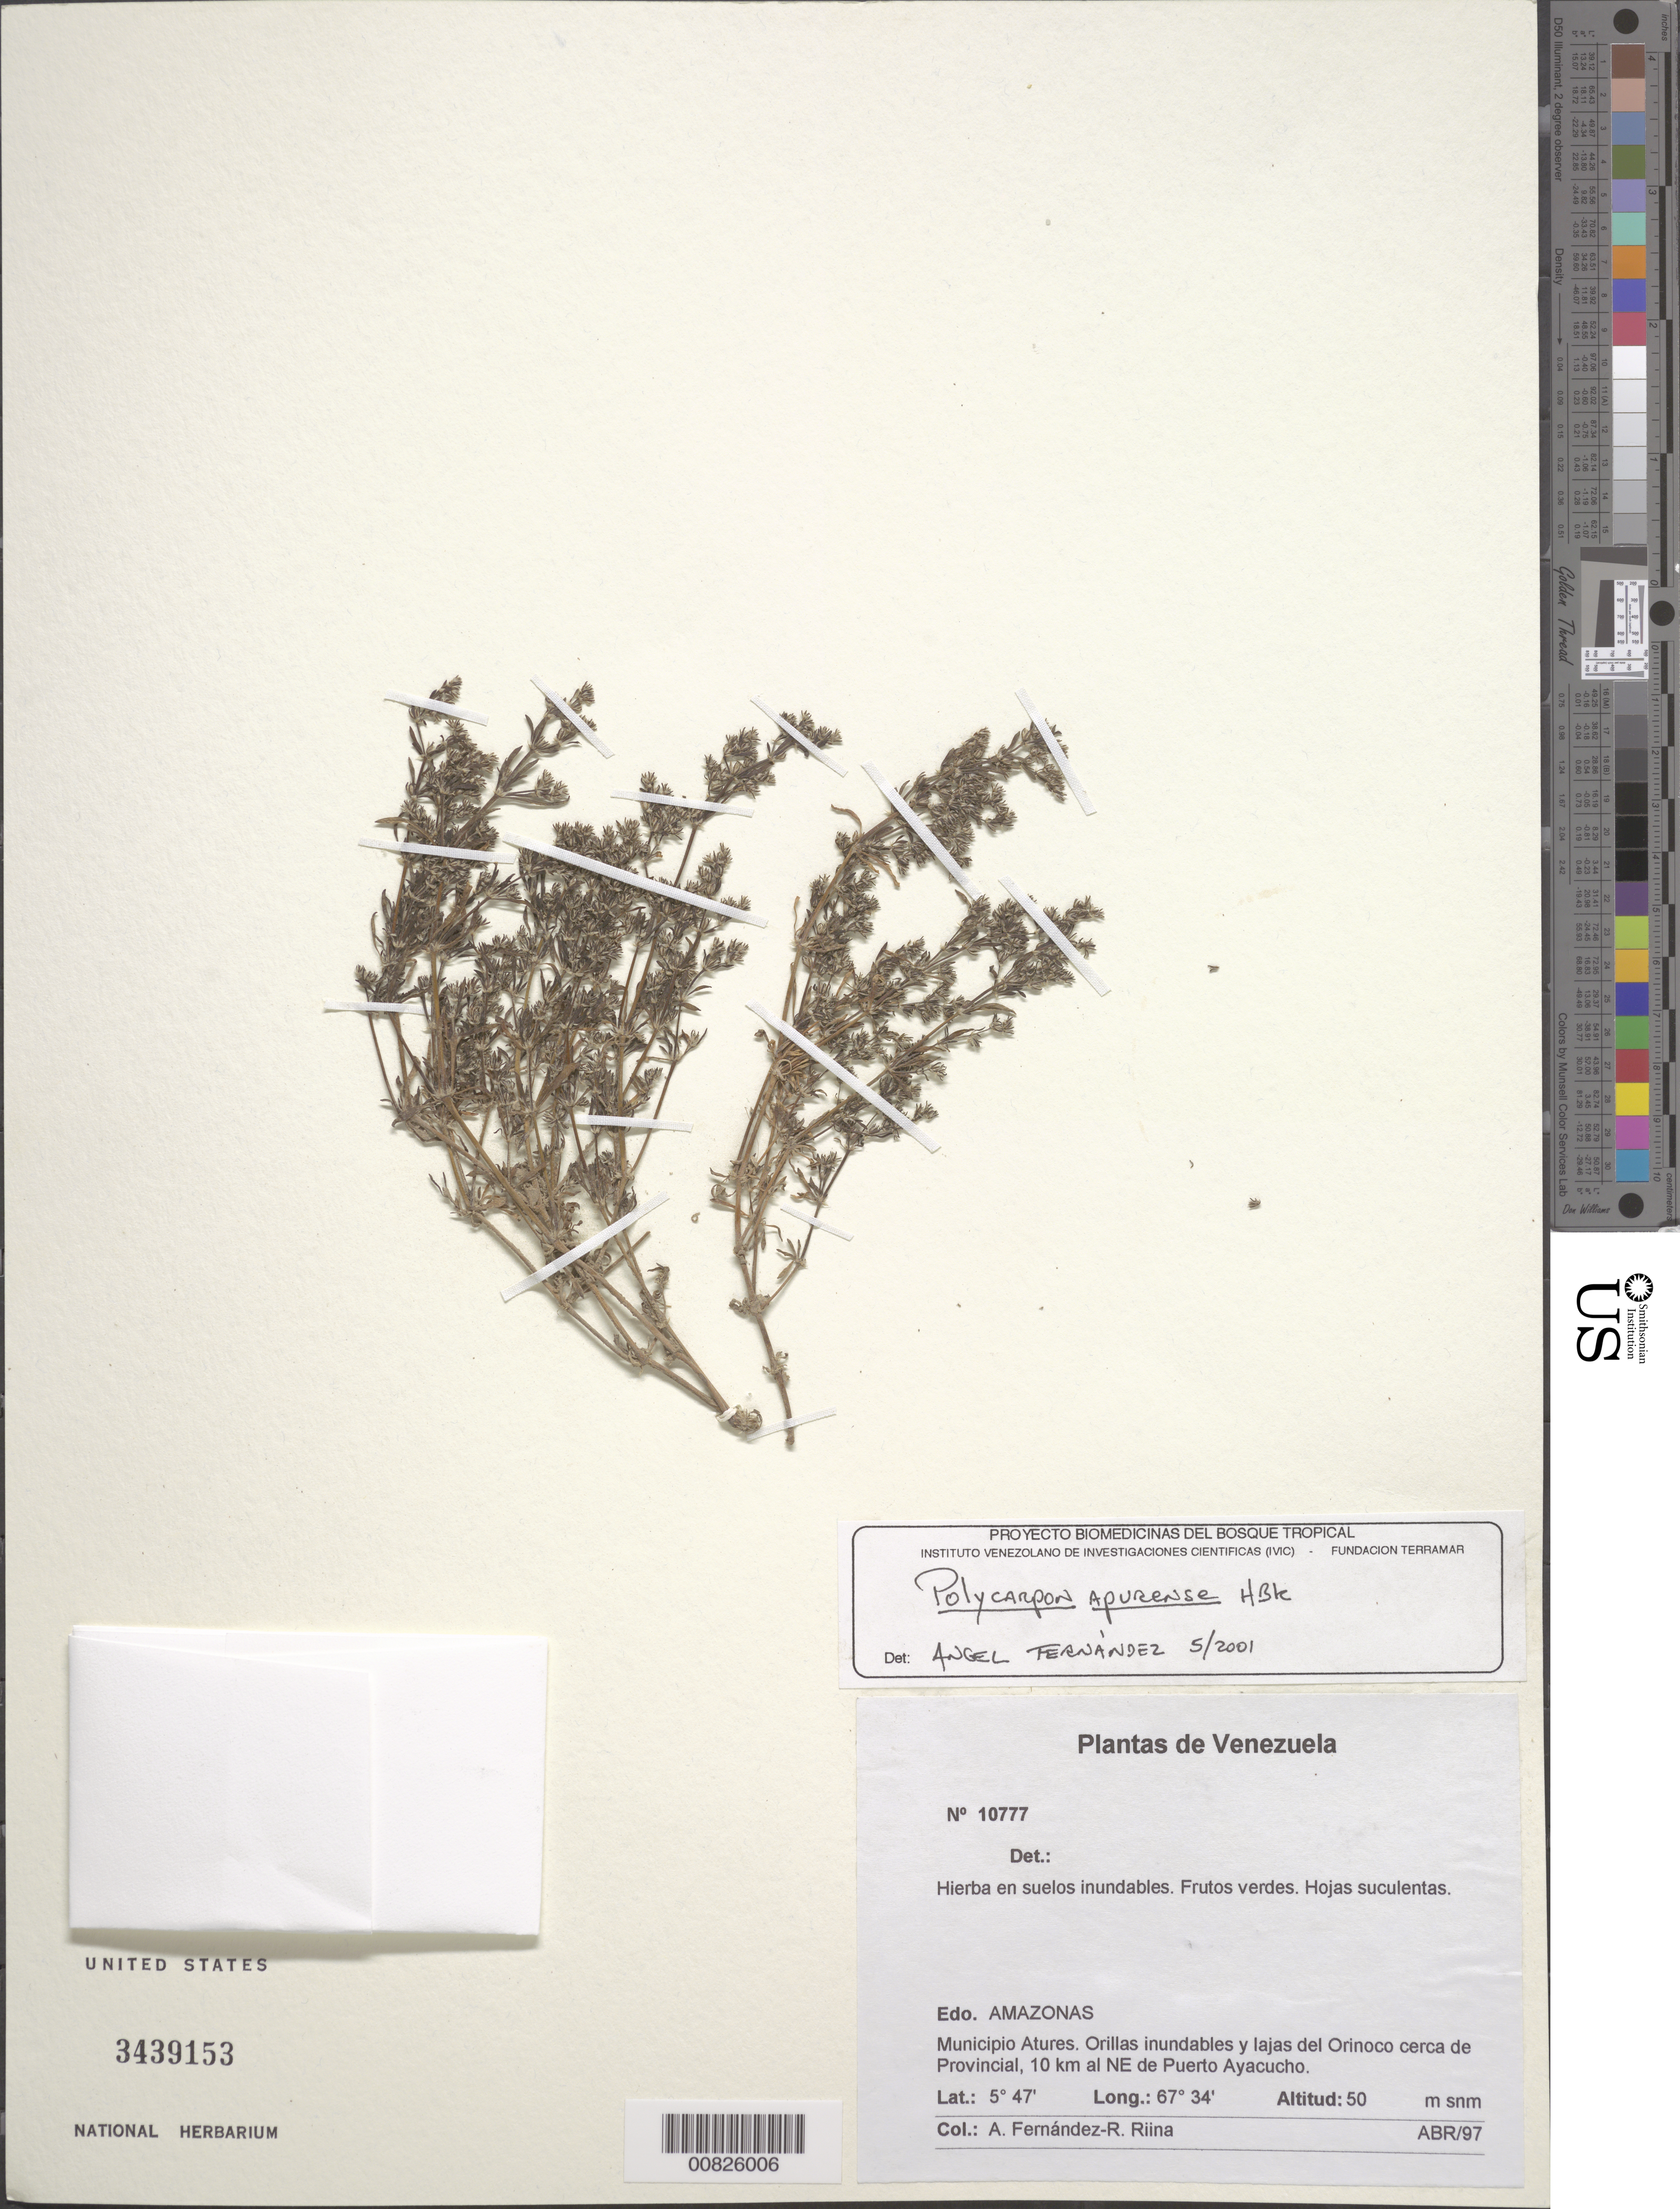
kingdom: Plantae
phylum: Tracheophyta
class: Magnoliopsida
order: Caryophyllales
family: Caryophyllaceae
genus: Polycarpon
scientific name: Polycarpon apurense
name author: Kunth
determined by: Fernández, A.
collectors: A. Fernández & R. Riina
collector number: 10777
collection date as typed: Apr-97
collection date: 1997-04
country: Venezuela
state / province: Amazonas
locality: Mun. Atures, Piedra el Berraco, E de la via que conduce a Provincial, 10 km al NE de Puerto Ayacucho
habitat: Suelos inundables; laja granítica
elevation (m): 50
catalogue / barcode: US 3439153